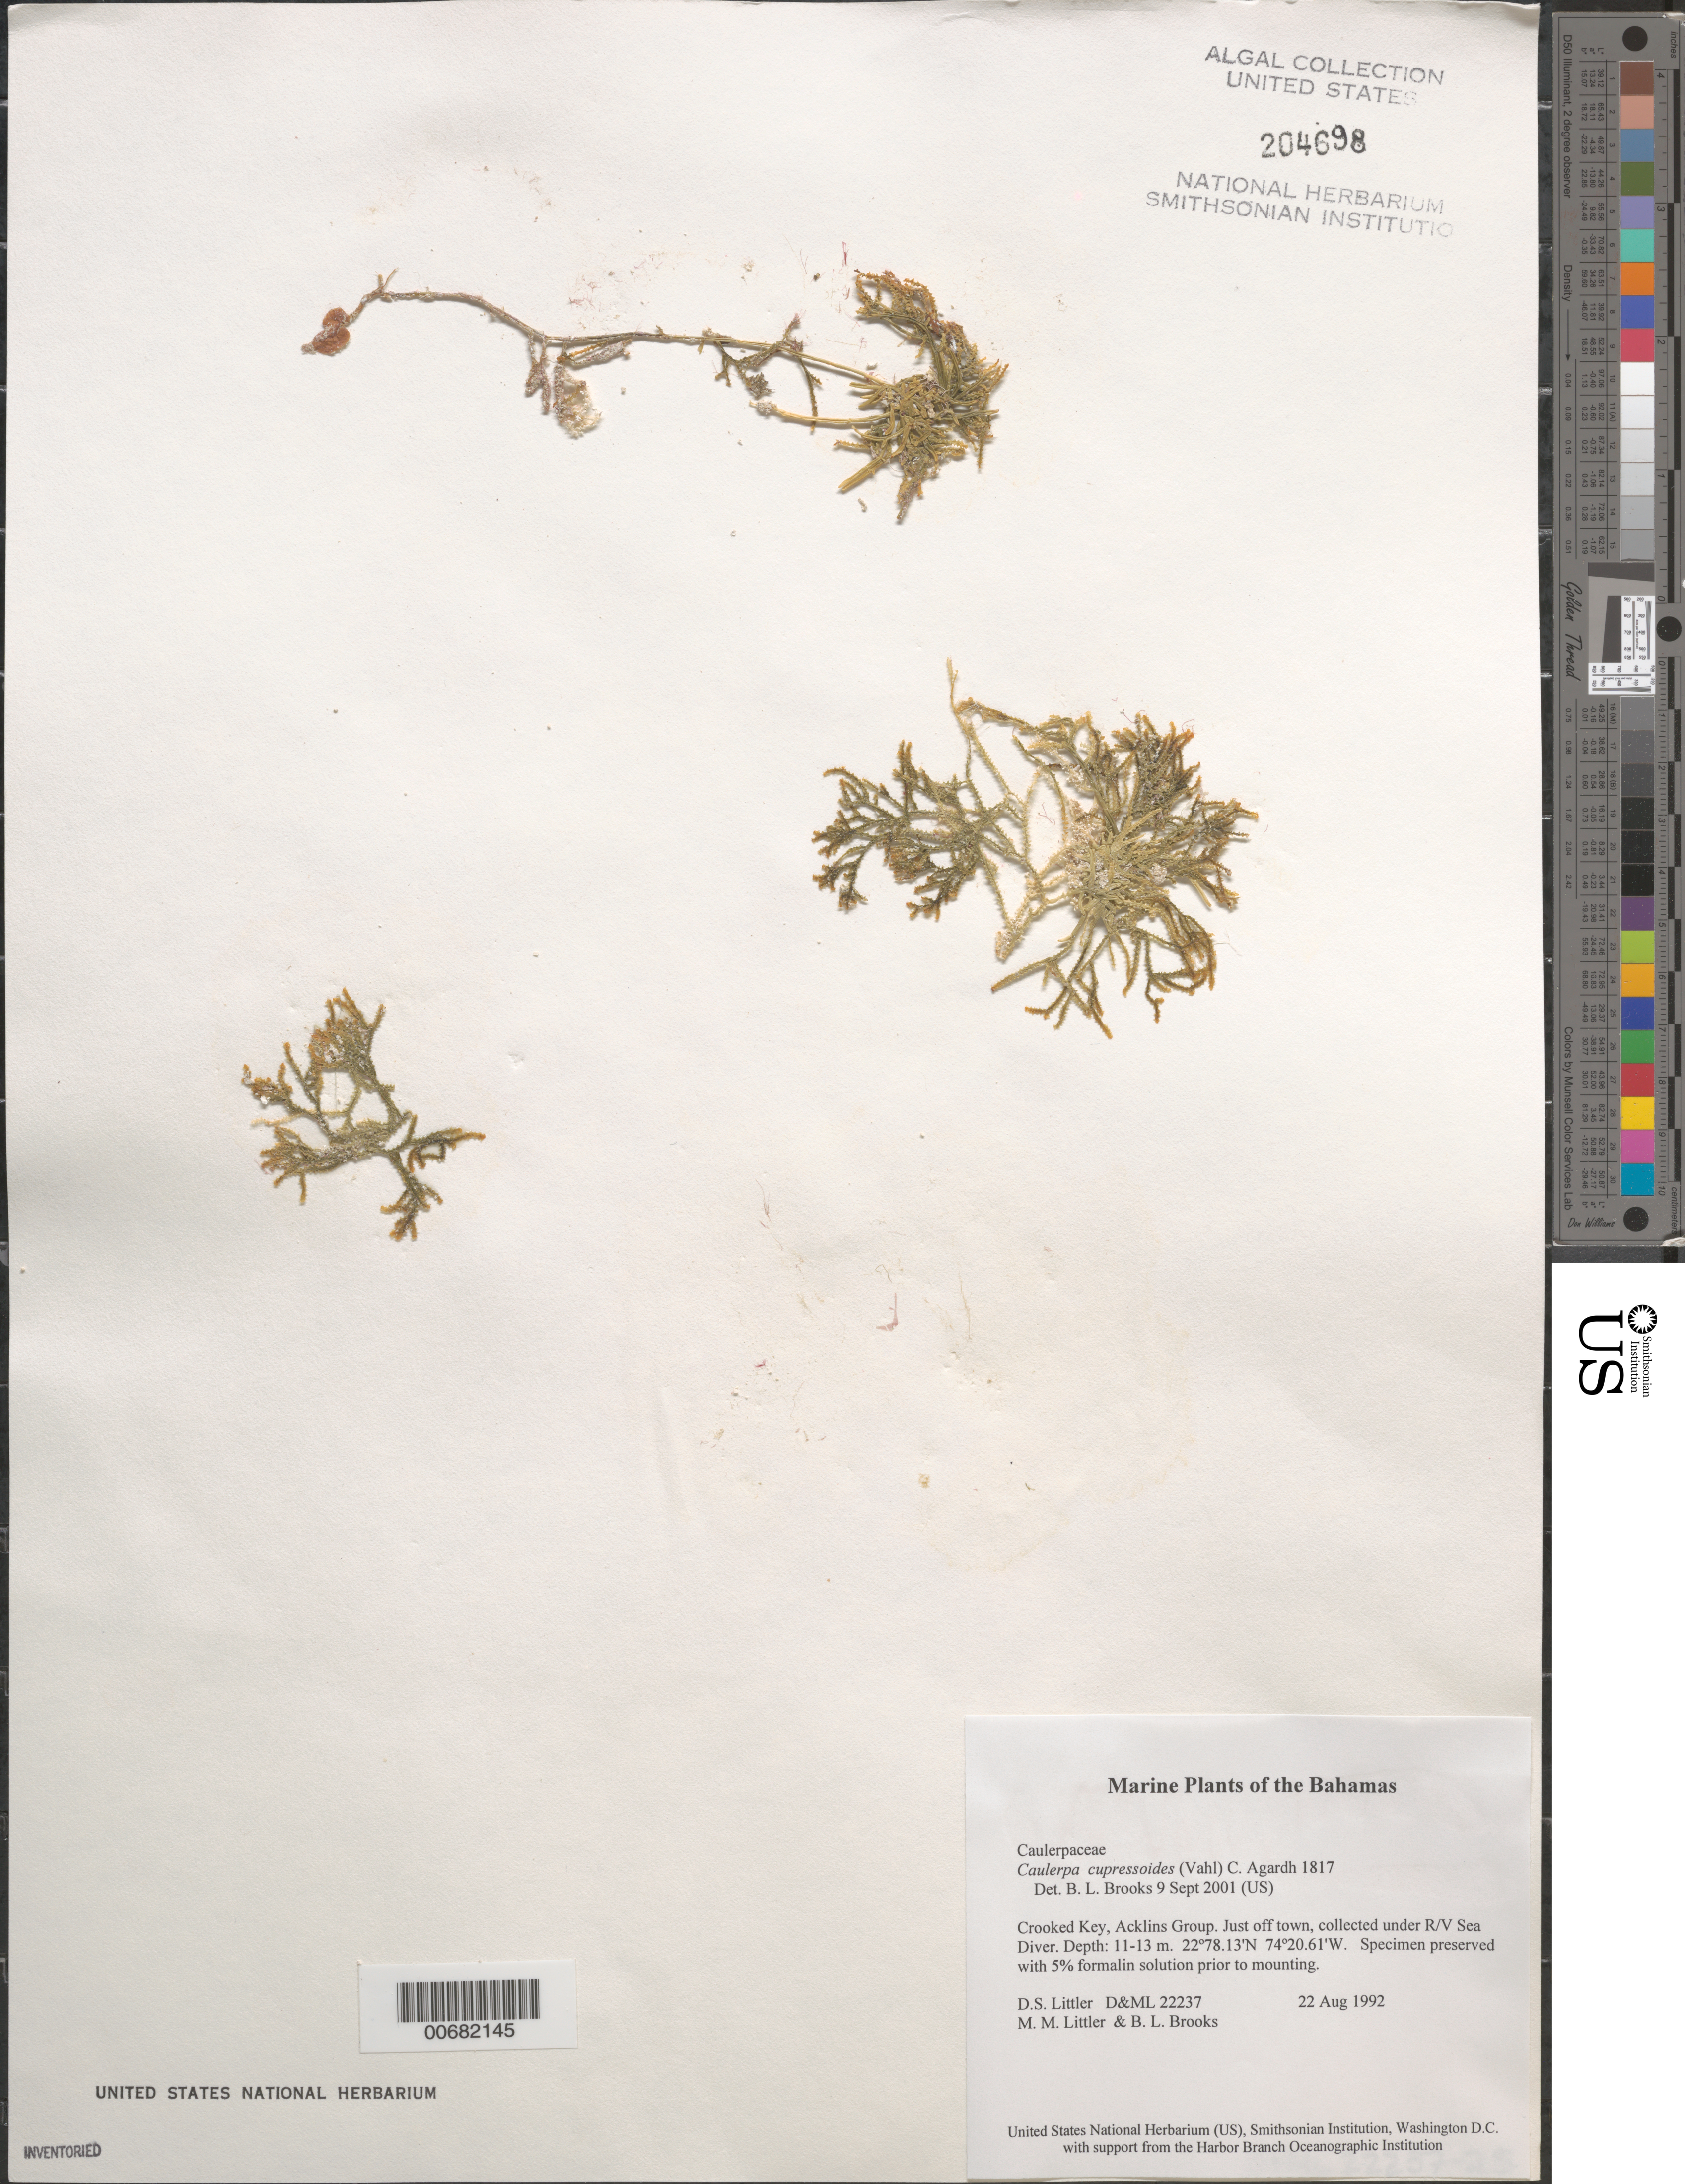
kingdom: Plantae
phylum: Chlorophyta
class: Ulvophyceae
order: Bryopsidales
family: Caulerpaceae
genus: Caulerpa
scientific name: Caulerpa cupressoides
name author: (Vahl) C. Agardh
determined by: Brooks, B. L., (BOT), Smithsonian Institution - National Museum of Natural History (UNITED STATES)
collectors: D. S. Littler, M. M. Littler & B. Brooks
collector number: D&ML 22237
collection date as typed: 22 Aug 1992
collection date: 1992-08-22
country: Bahamas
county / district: Crooked Island District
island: Crooked Island (Crooked Key)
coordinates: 22 78.13' N, 74 20.61' W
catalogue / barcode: US 204698